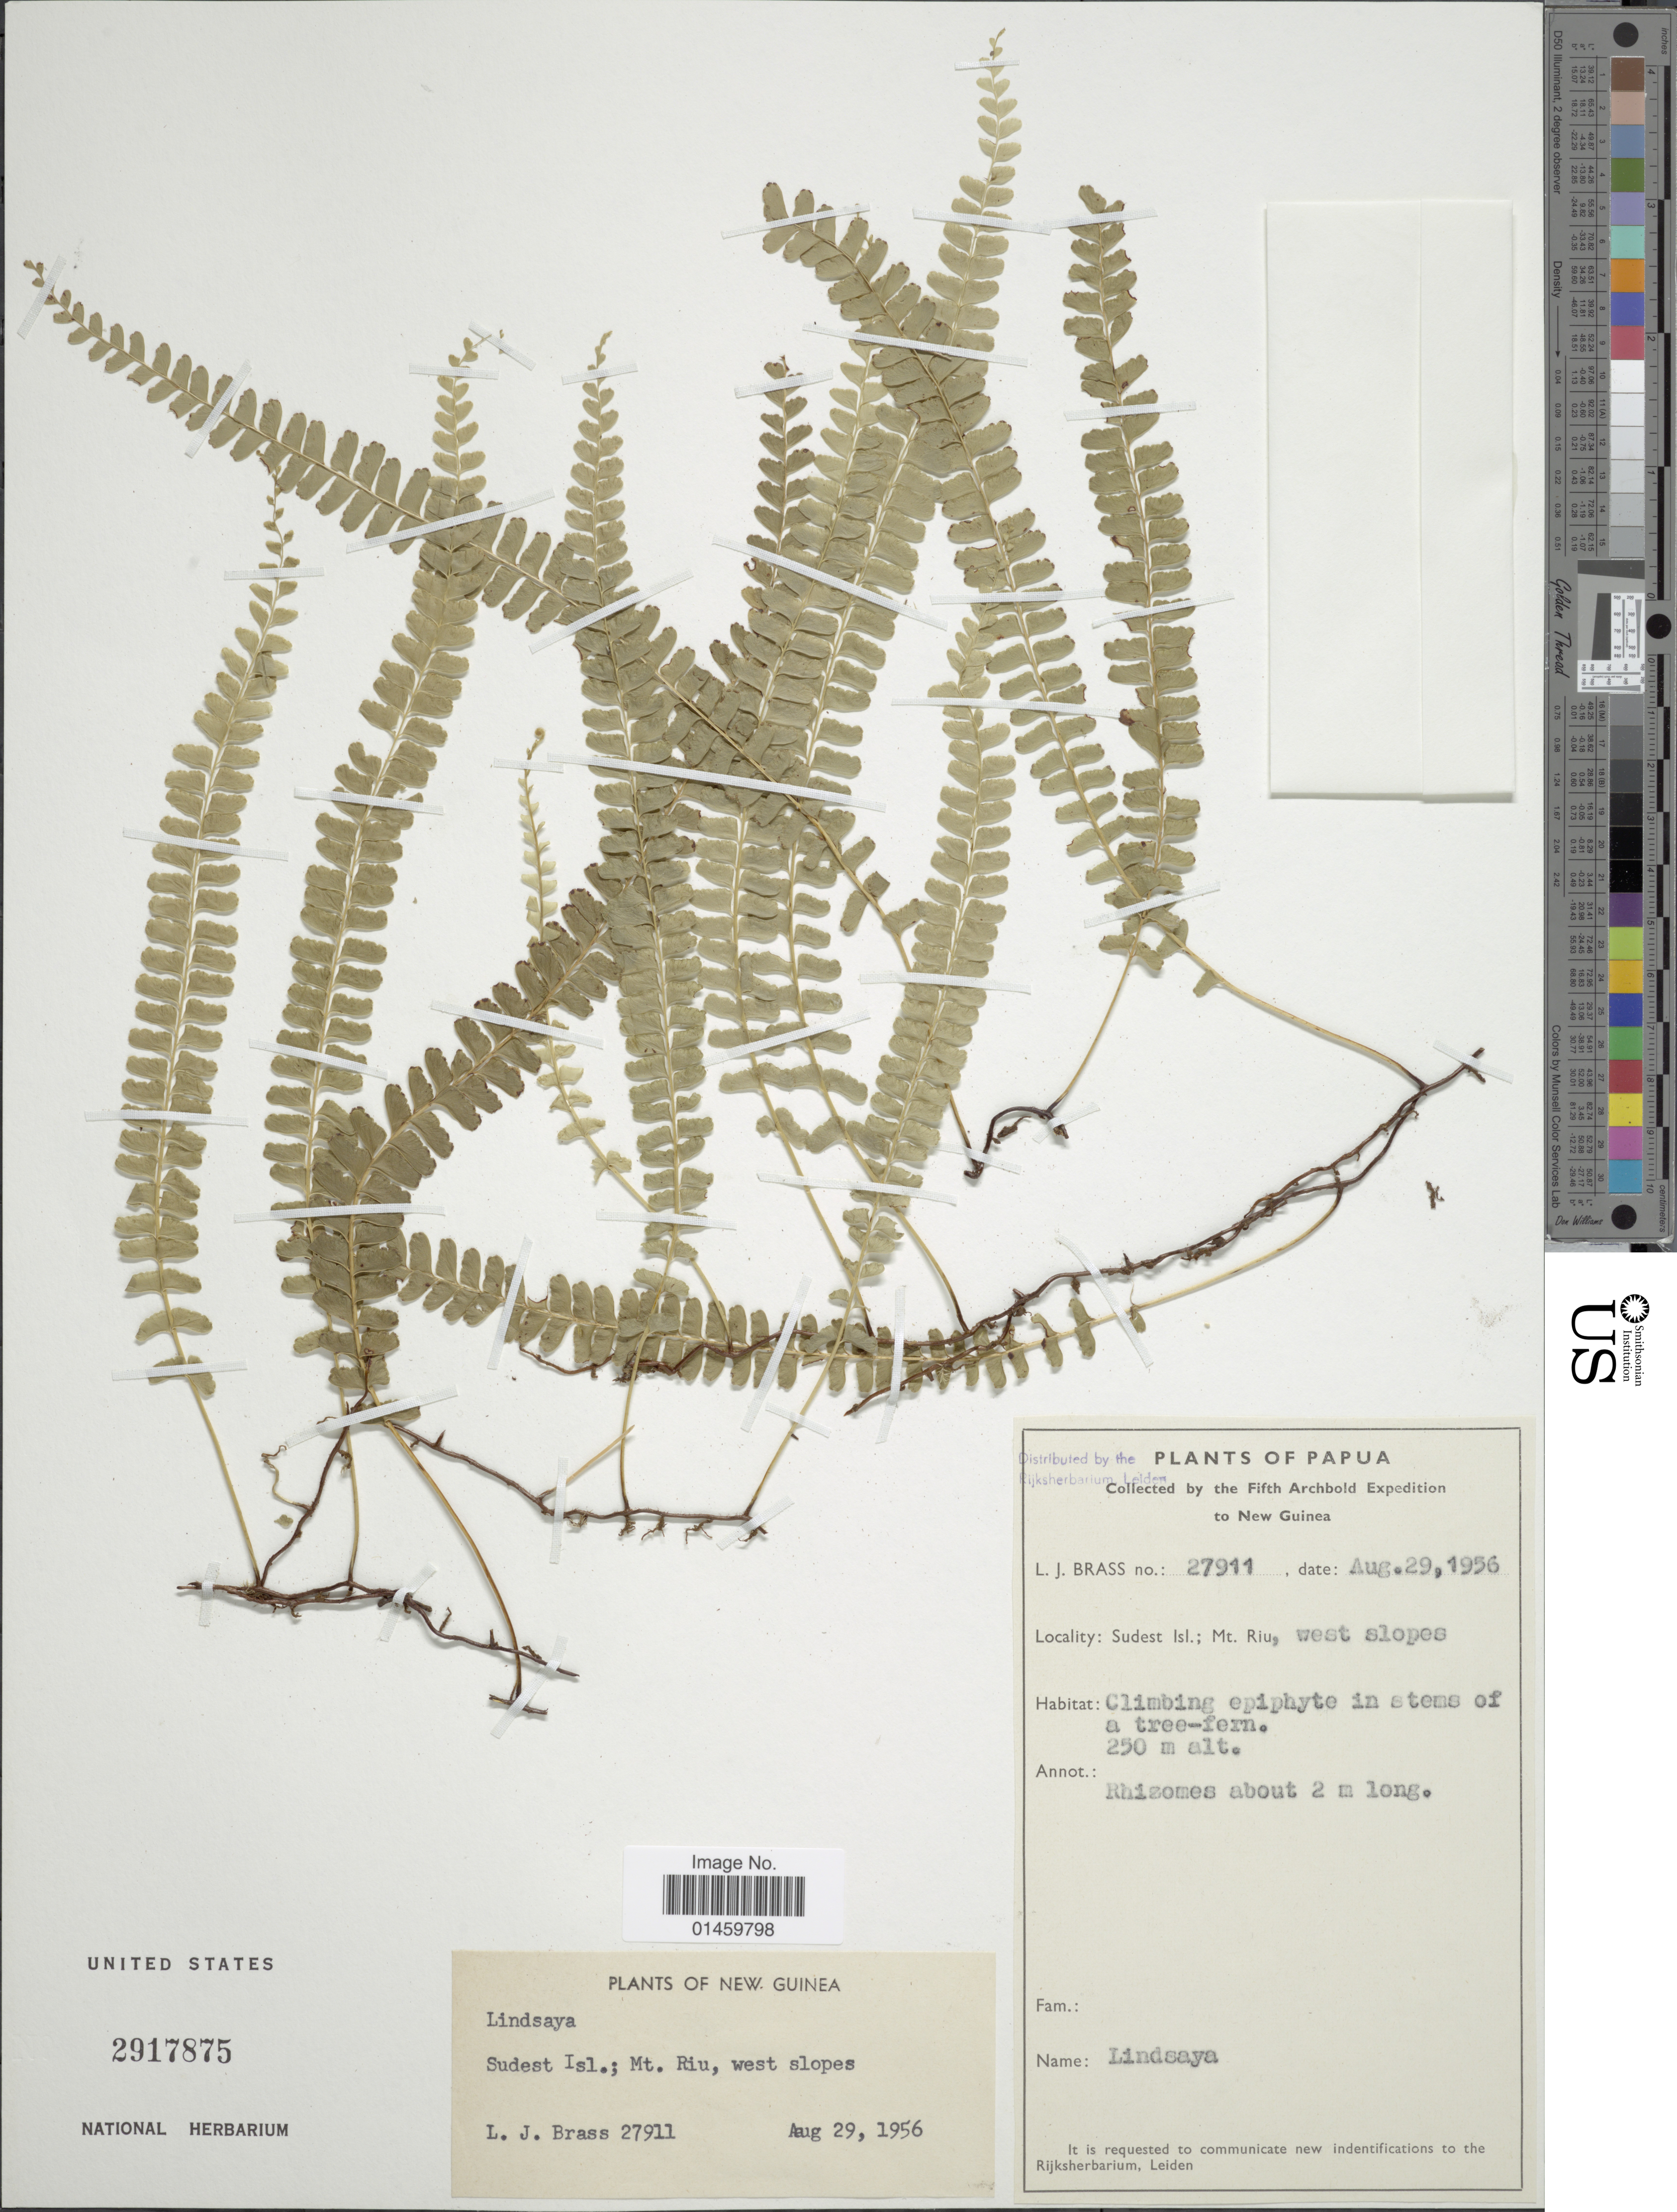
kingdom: Plantae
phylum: Tracheophyta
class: Polypodiopsida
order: Polypodiales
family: Lindsaeaceae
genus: Lindsaea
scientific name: Lindsaea sp.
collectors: L. J. Brass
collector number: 27911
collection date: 1956-08-29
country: Papua New Guinea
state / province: Milne Bay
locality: Papua. Sudest Isl.; Mt. Riu, west slopes. New Guinea.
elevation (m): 250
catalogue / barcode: US 2917875